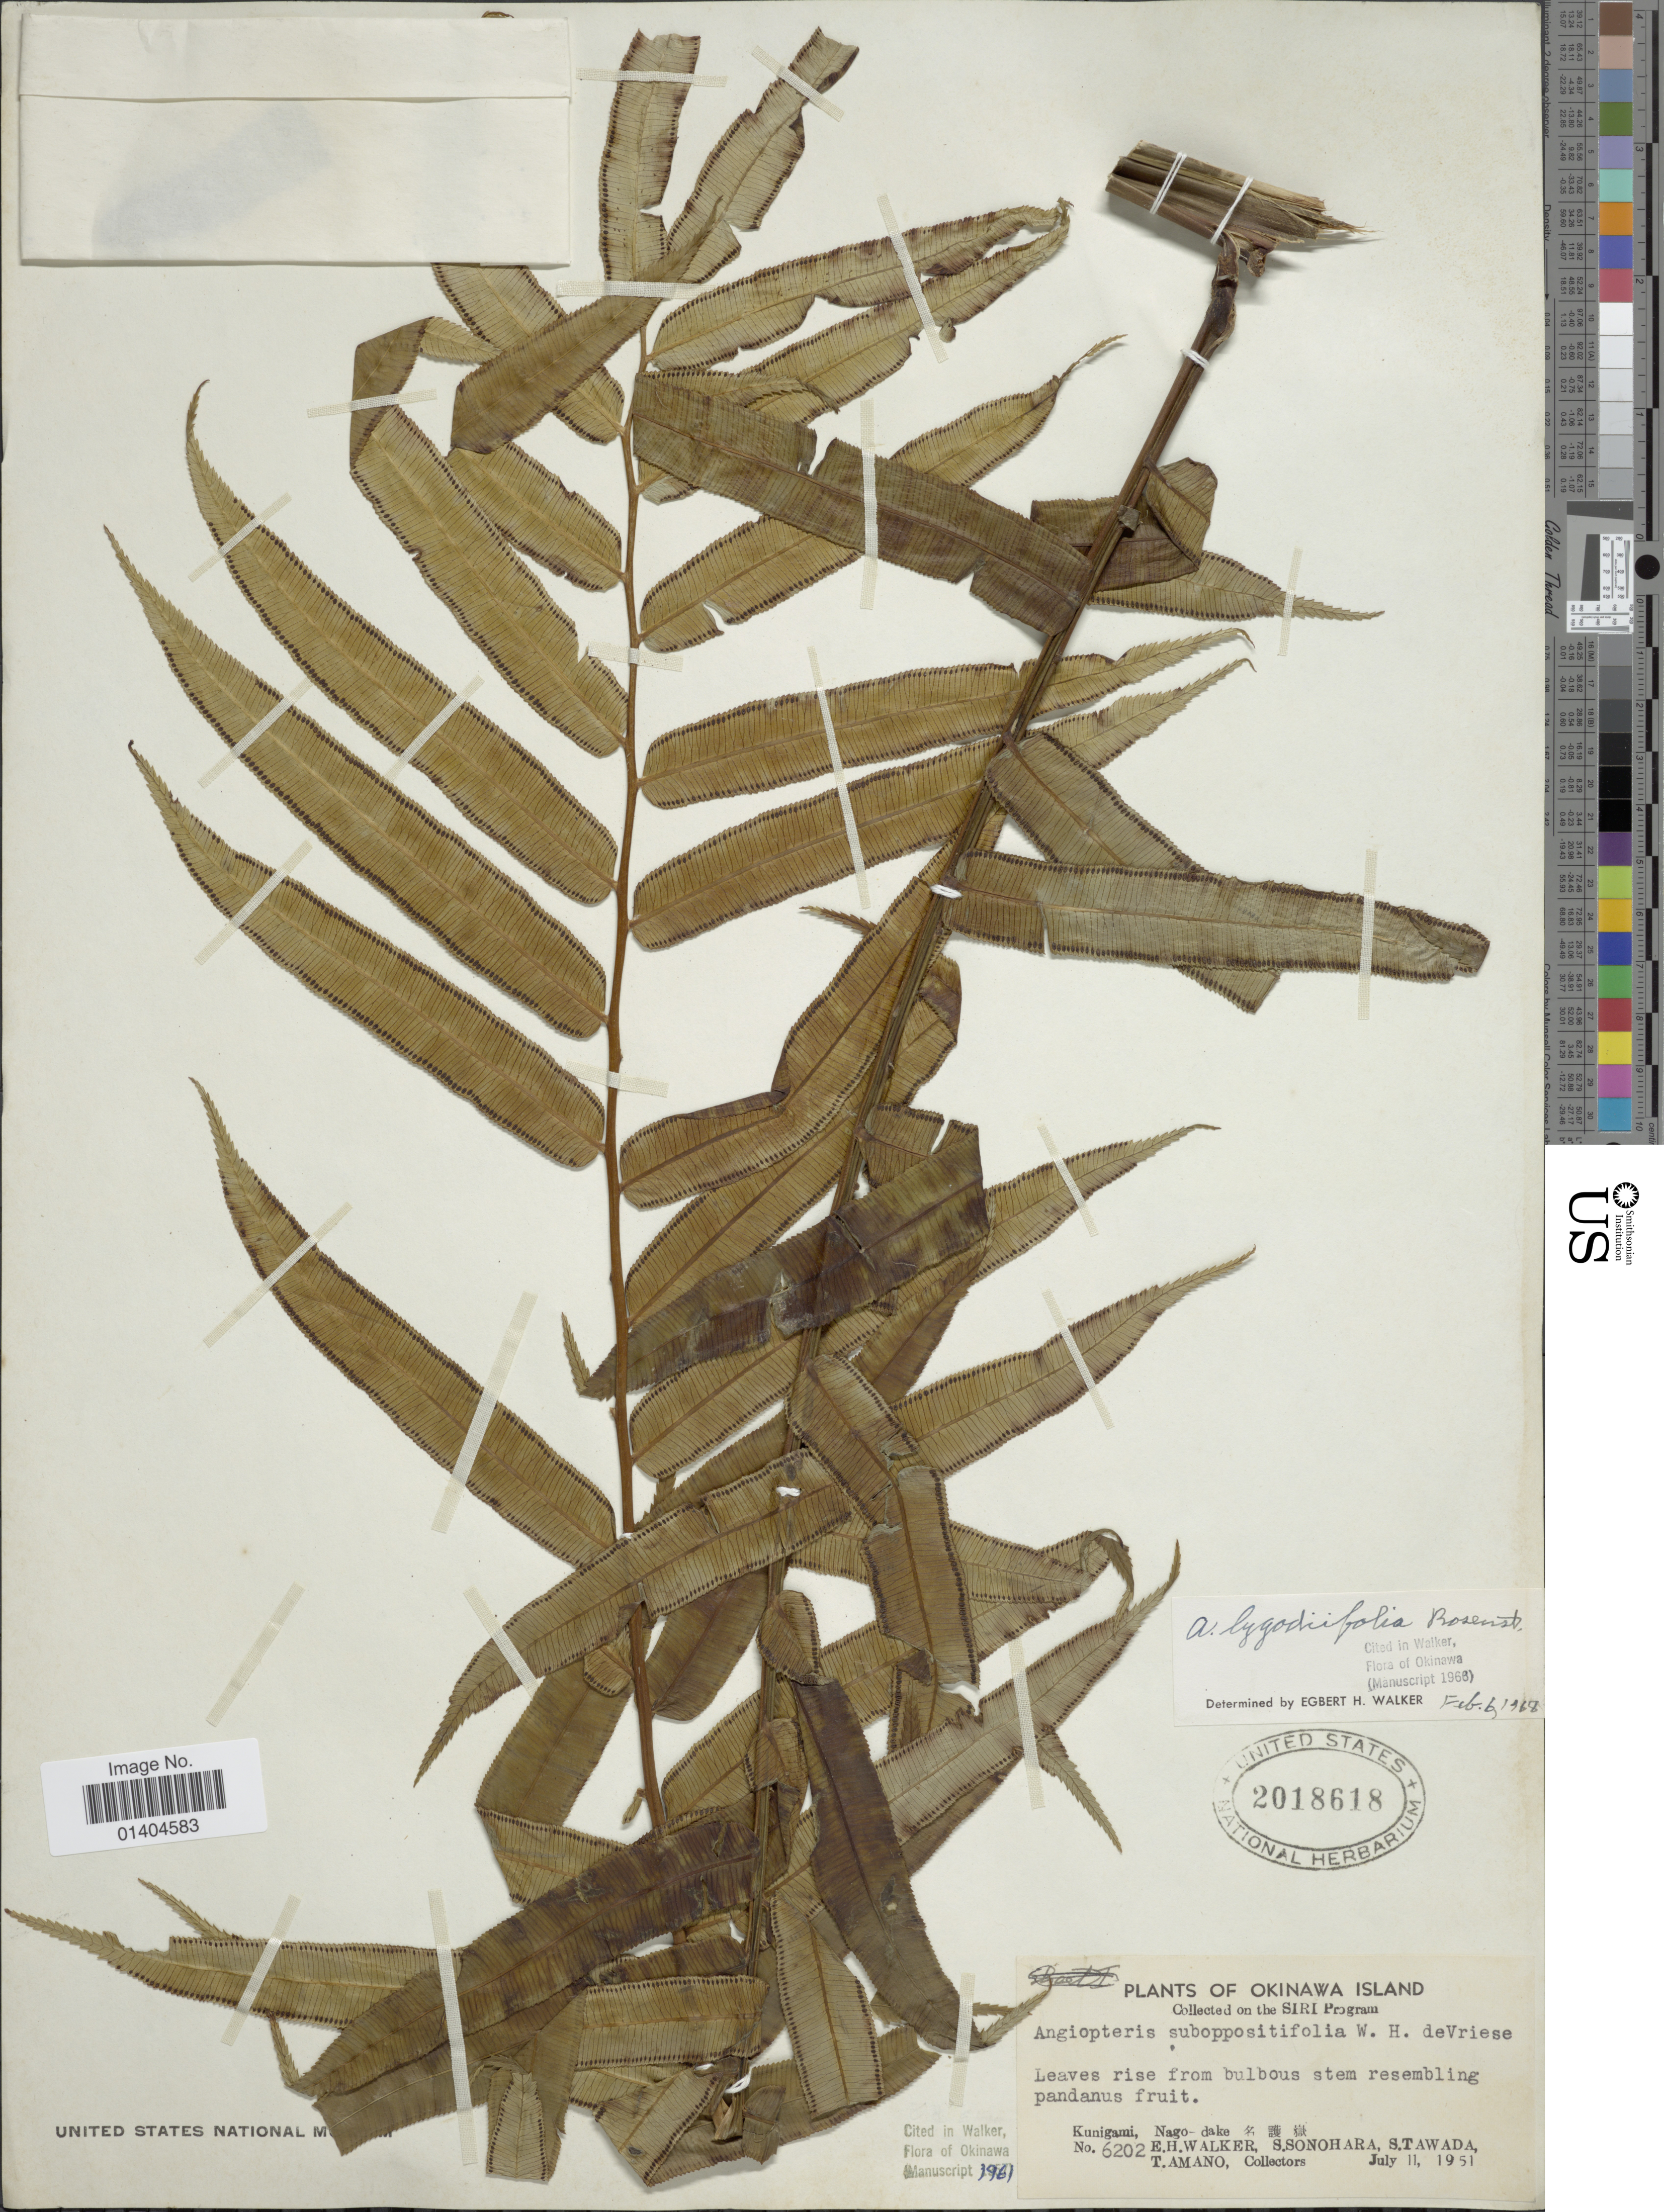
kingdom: Plantae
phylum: Tracheophyta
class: Polypodiopsida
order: Marattiales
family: Marattiaceae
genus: Angiopteris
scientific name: Angiopteris lygodiifolia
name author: Rosenst.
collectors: E. H. Walker, S. Sonohara, S. Tawada, T. Amano & T. Amano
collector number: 6202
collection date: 1951-07-11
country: Japan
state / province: Okinawa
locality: Kunigami, Nago-dake.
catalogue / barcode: US 2018618